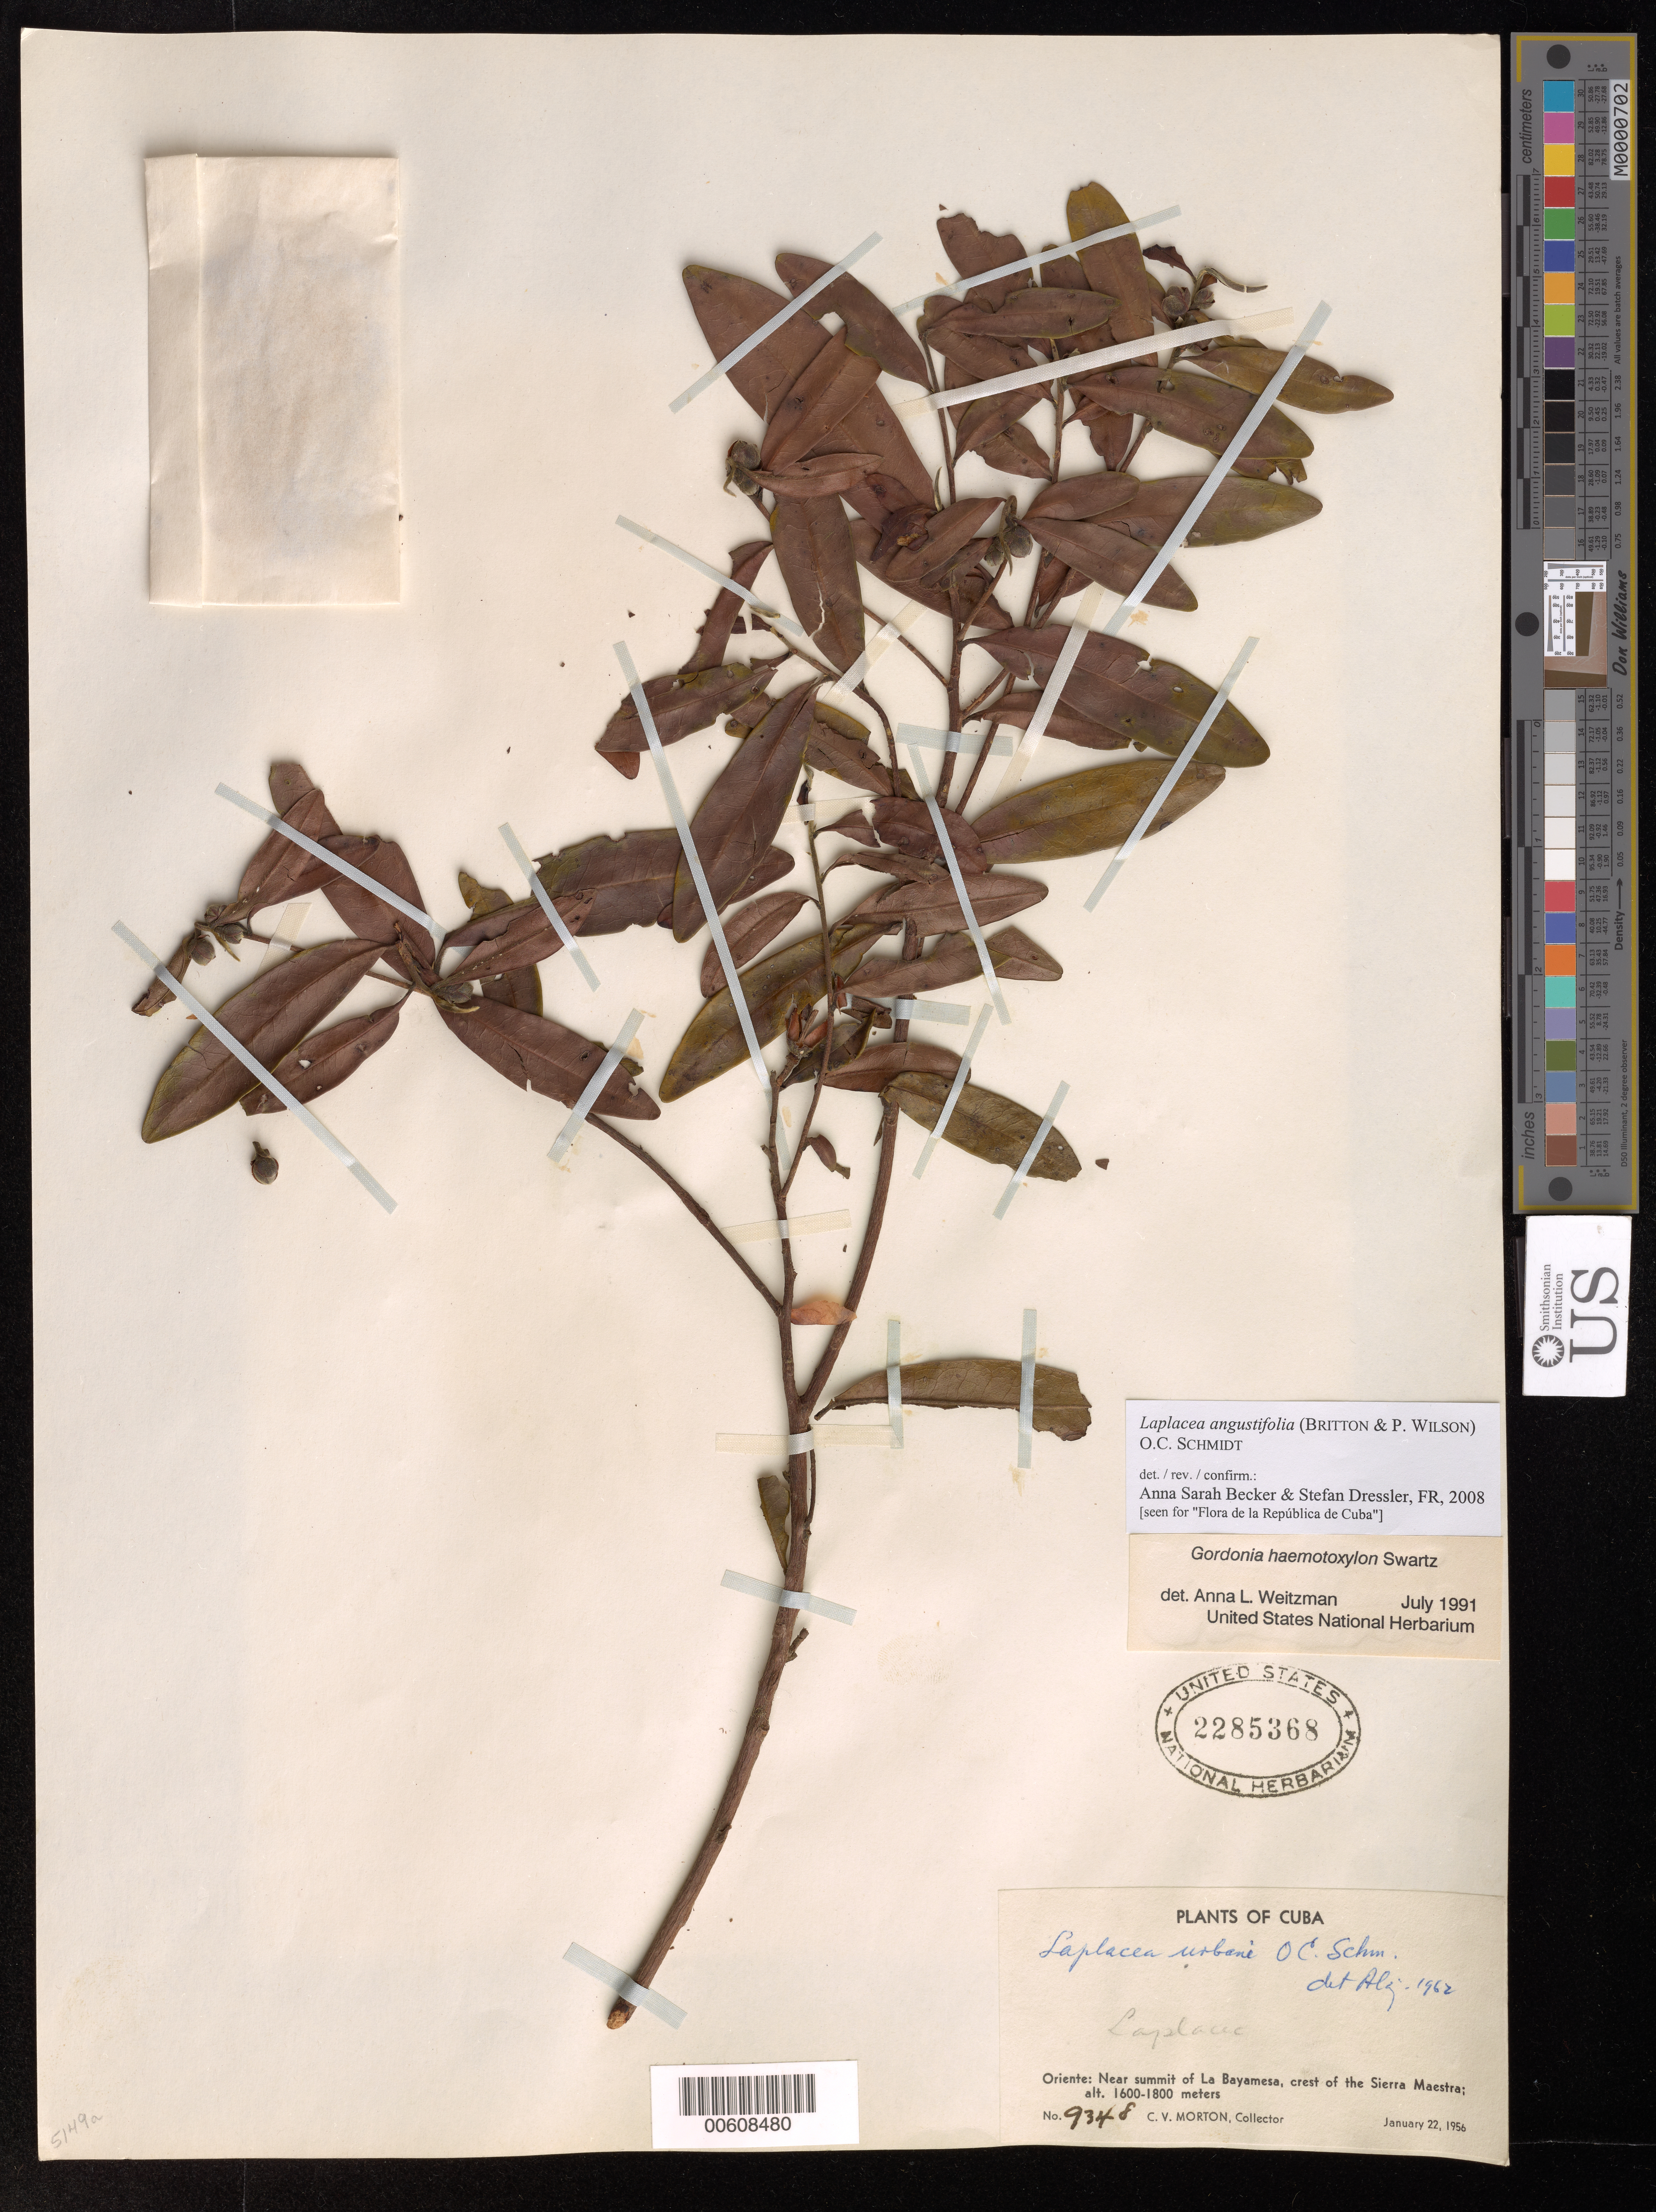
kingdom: Plantae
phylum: Tracheophyta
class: Magnoliopsida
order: Ericales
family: Theaceae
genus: Laplacea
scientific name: Laplacea angustifolia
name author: (Britton & P. Wilson) O.C. Schmidt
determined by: Becker, Anna S.; Dressler, S.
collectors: C. V. Morton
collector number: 9348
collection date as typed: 22 Jan 1956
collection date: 1956-01-22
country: Cuba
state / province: Oriente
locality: Near summit of La Bayamesa, crest of Sierra Maestra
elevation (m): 1600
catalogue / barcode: US 2285368